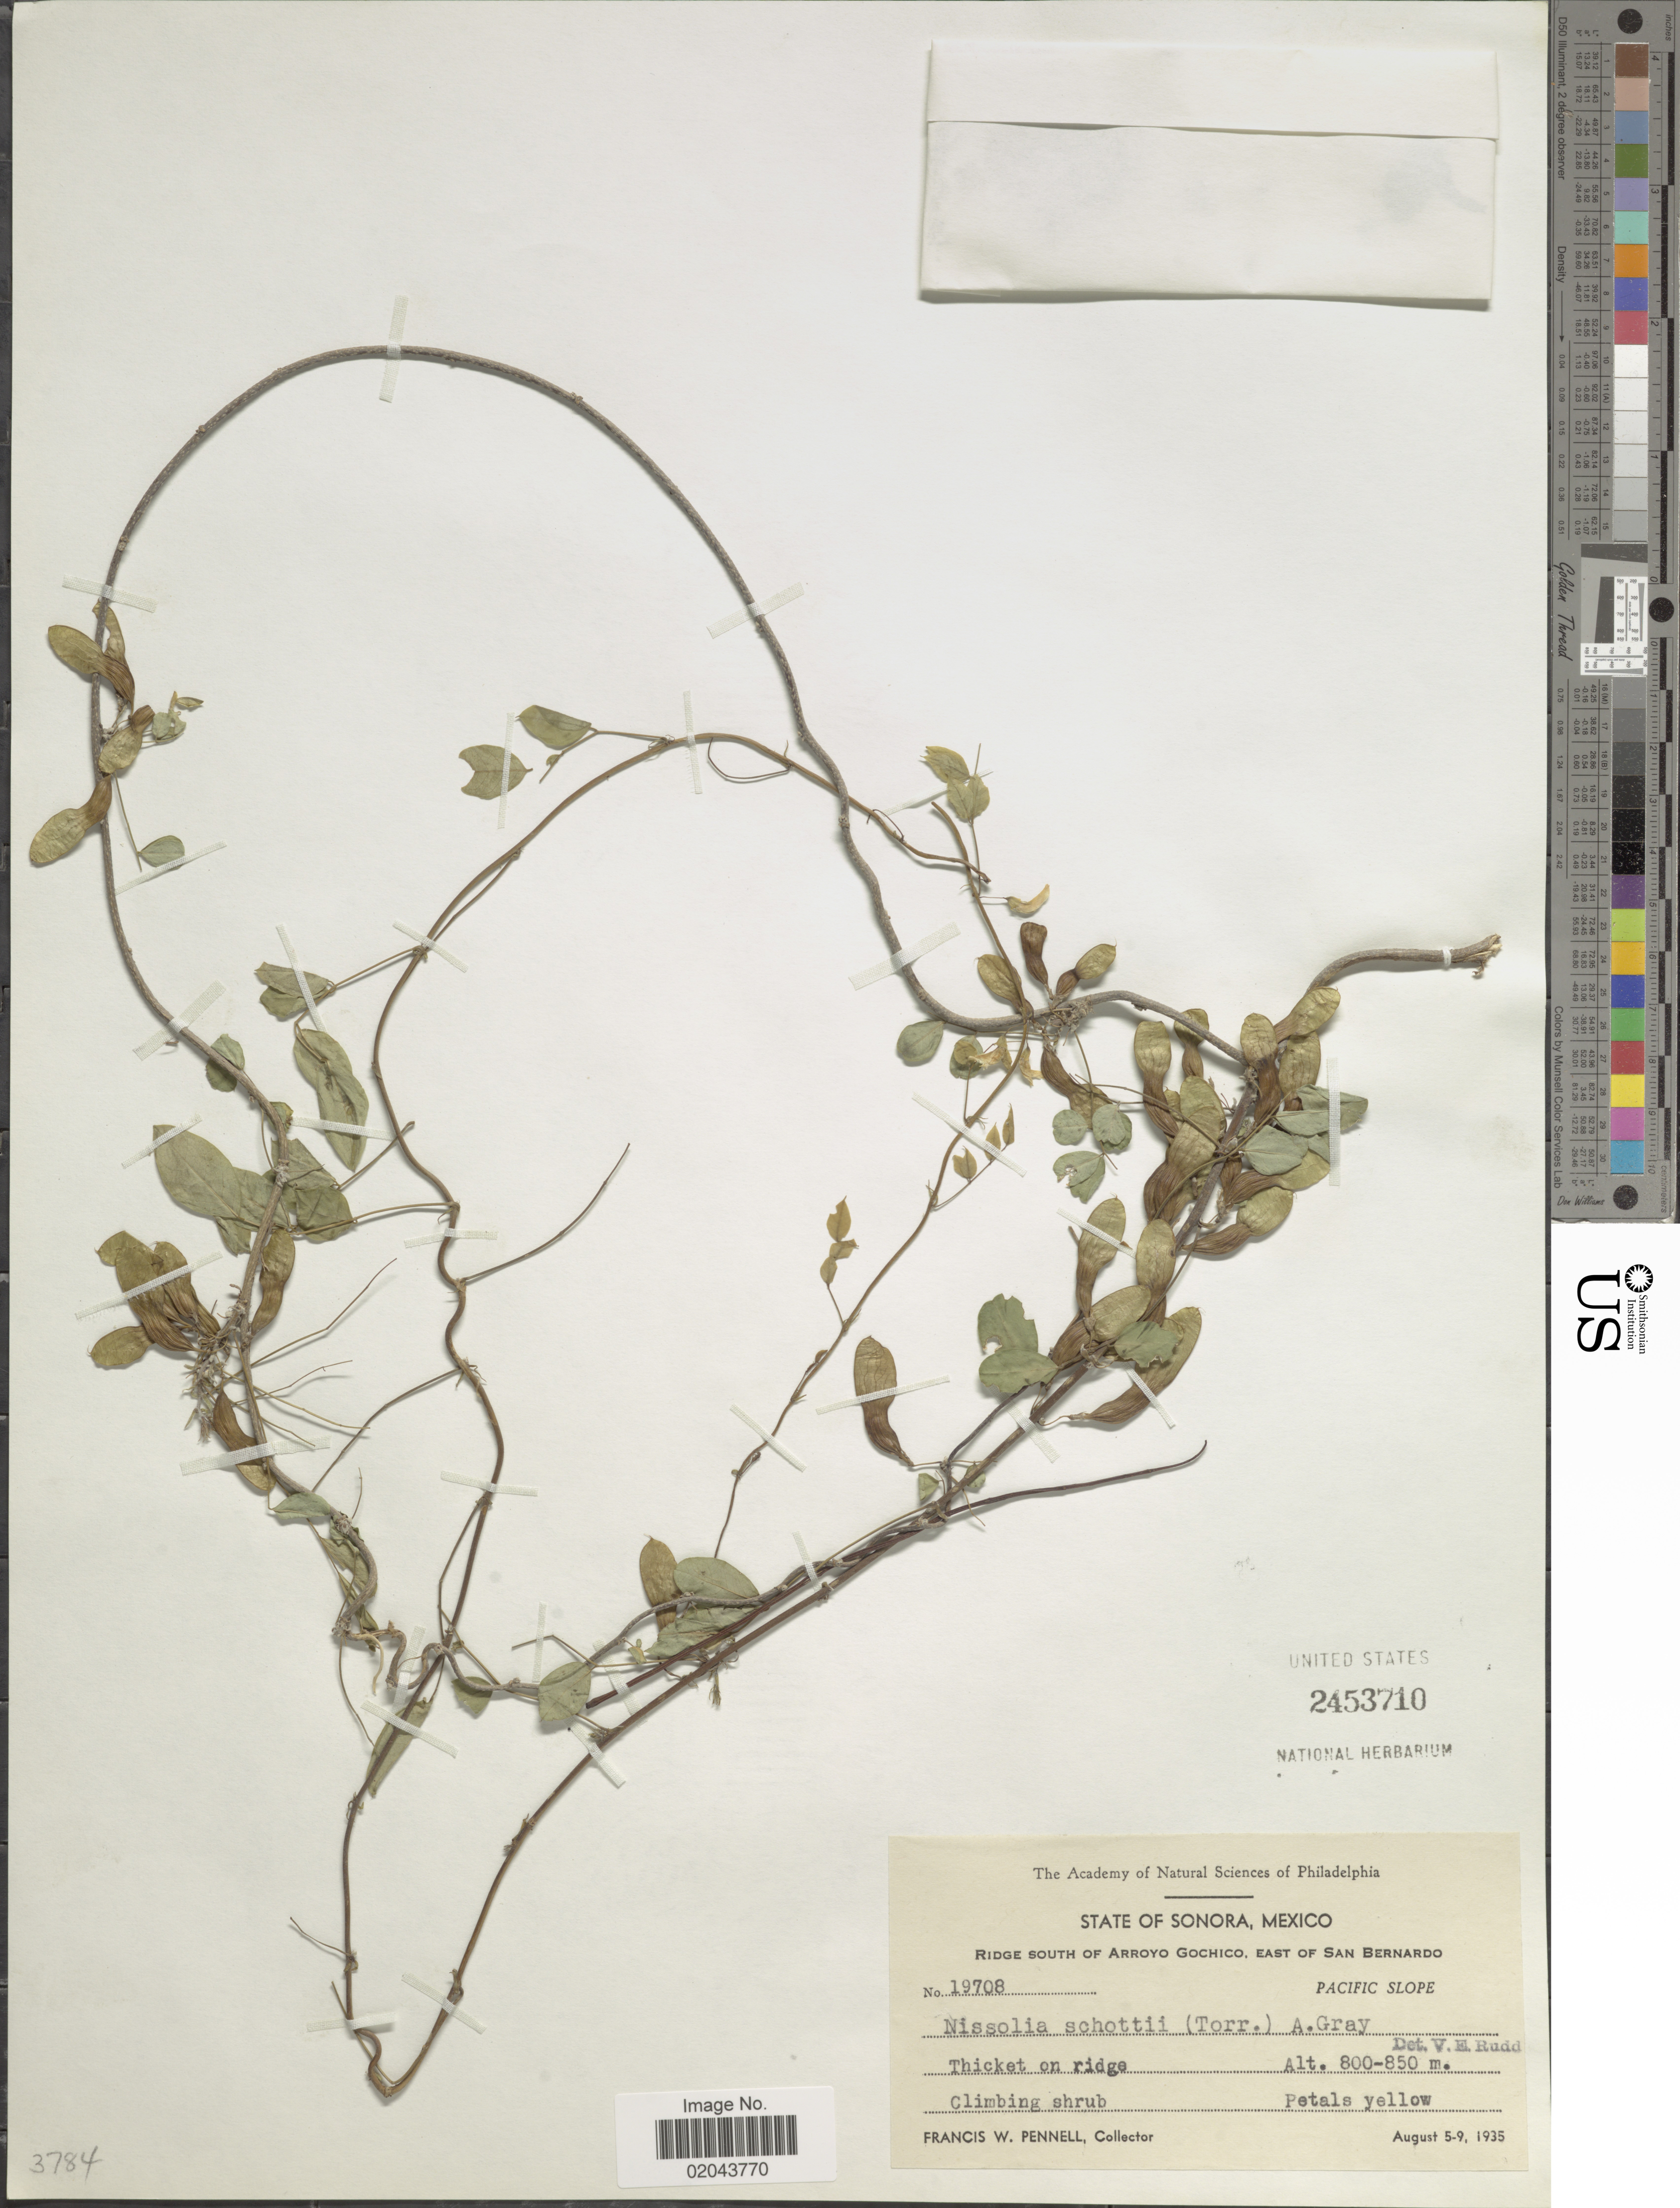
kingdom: Plantae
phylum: Tracheophyta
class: Magnoliopsida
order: Fabales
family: Fabaceae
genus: Nissolia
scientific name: Nissolia schottii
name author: A. Gray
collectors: F. W. Pennell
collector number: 19708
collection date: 1935-08-05/1935-08-09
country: Mexico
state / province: Sonora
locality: Ridge south of arroyo Gochico, east of San Bernardo, Pacific Slope, Thicket on ridge.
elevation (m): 800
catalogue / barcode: US 2453710